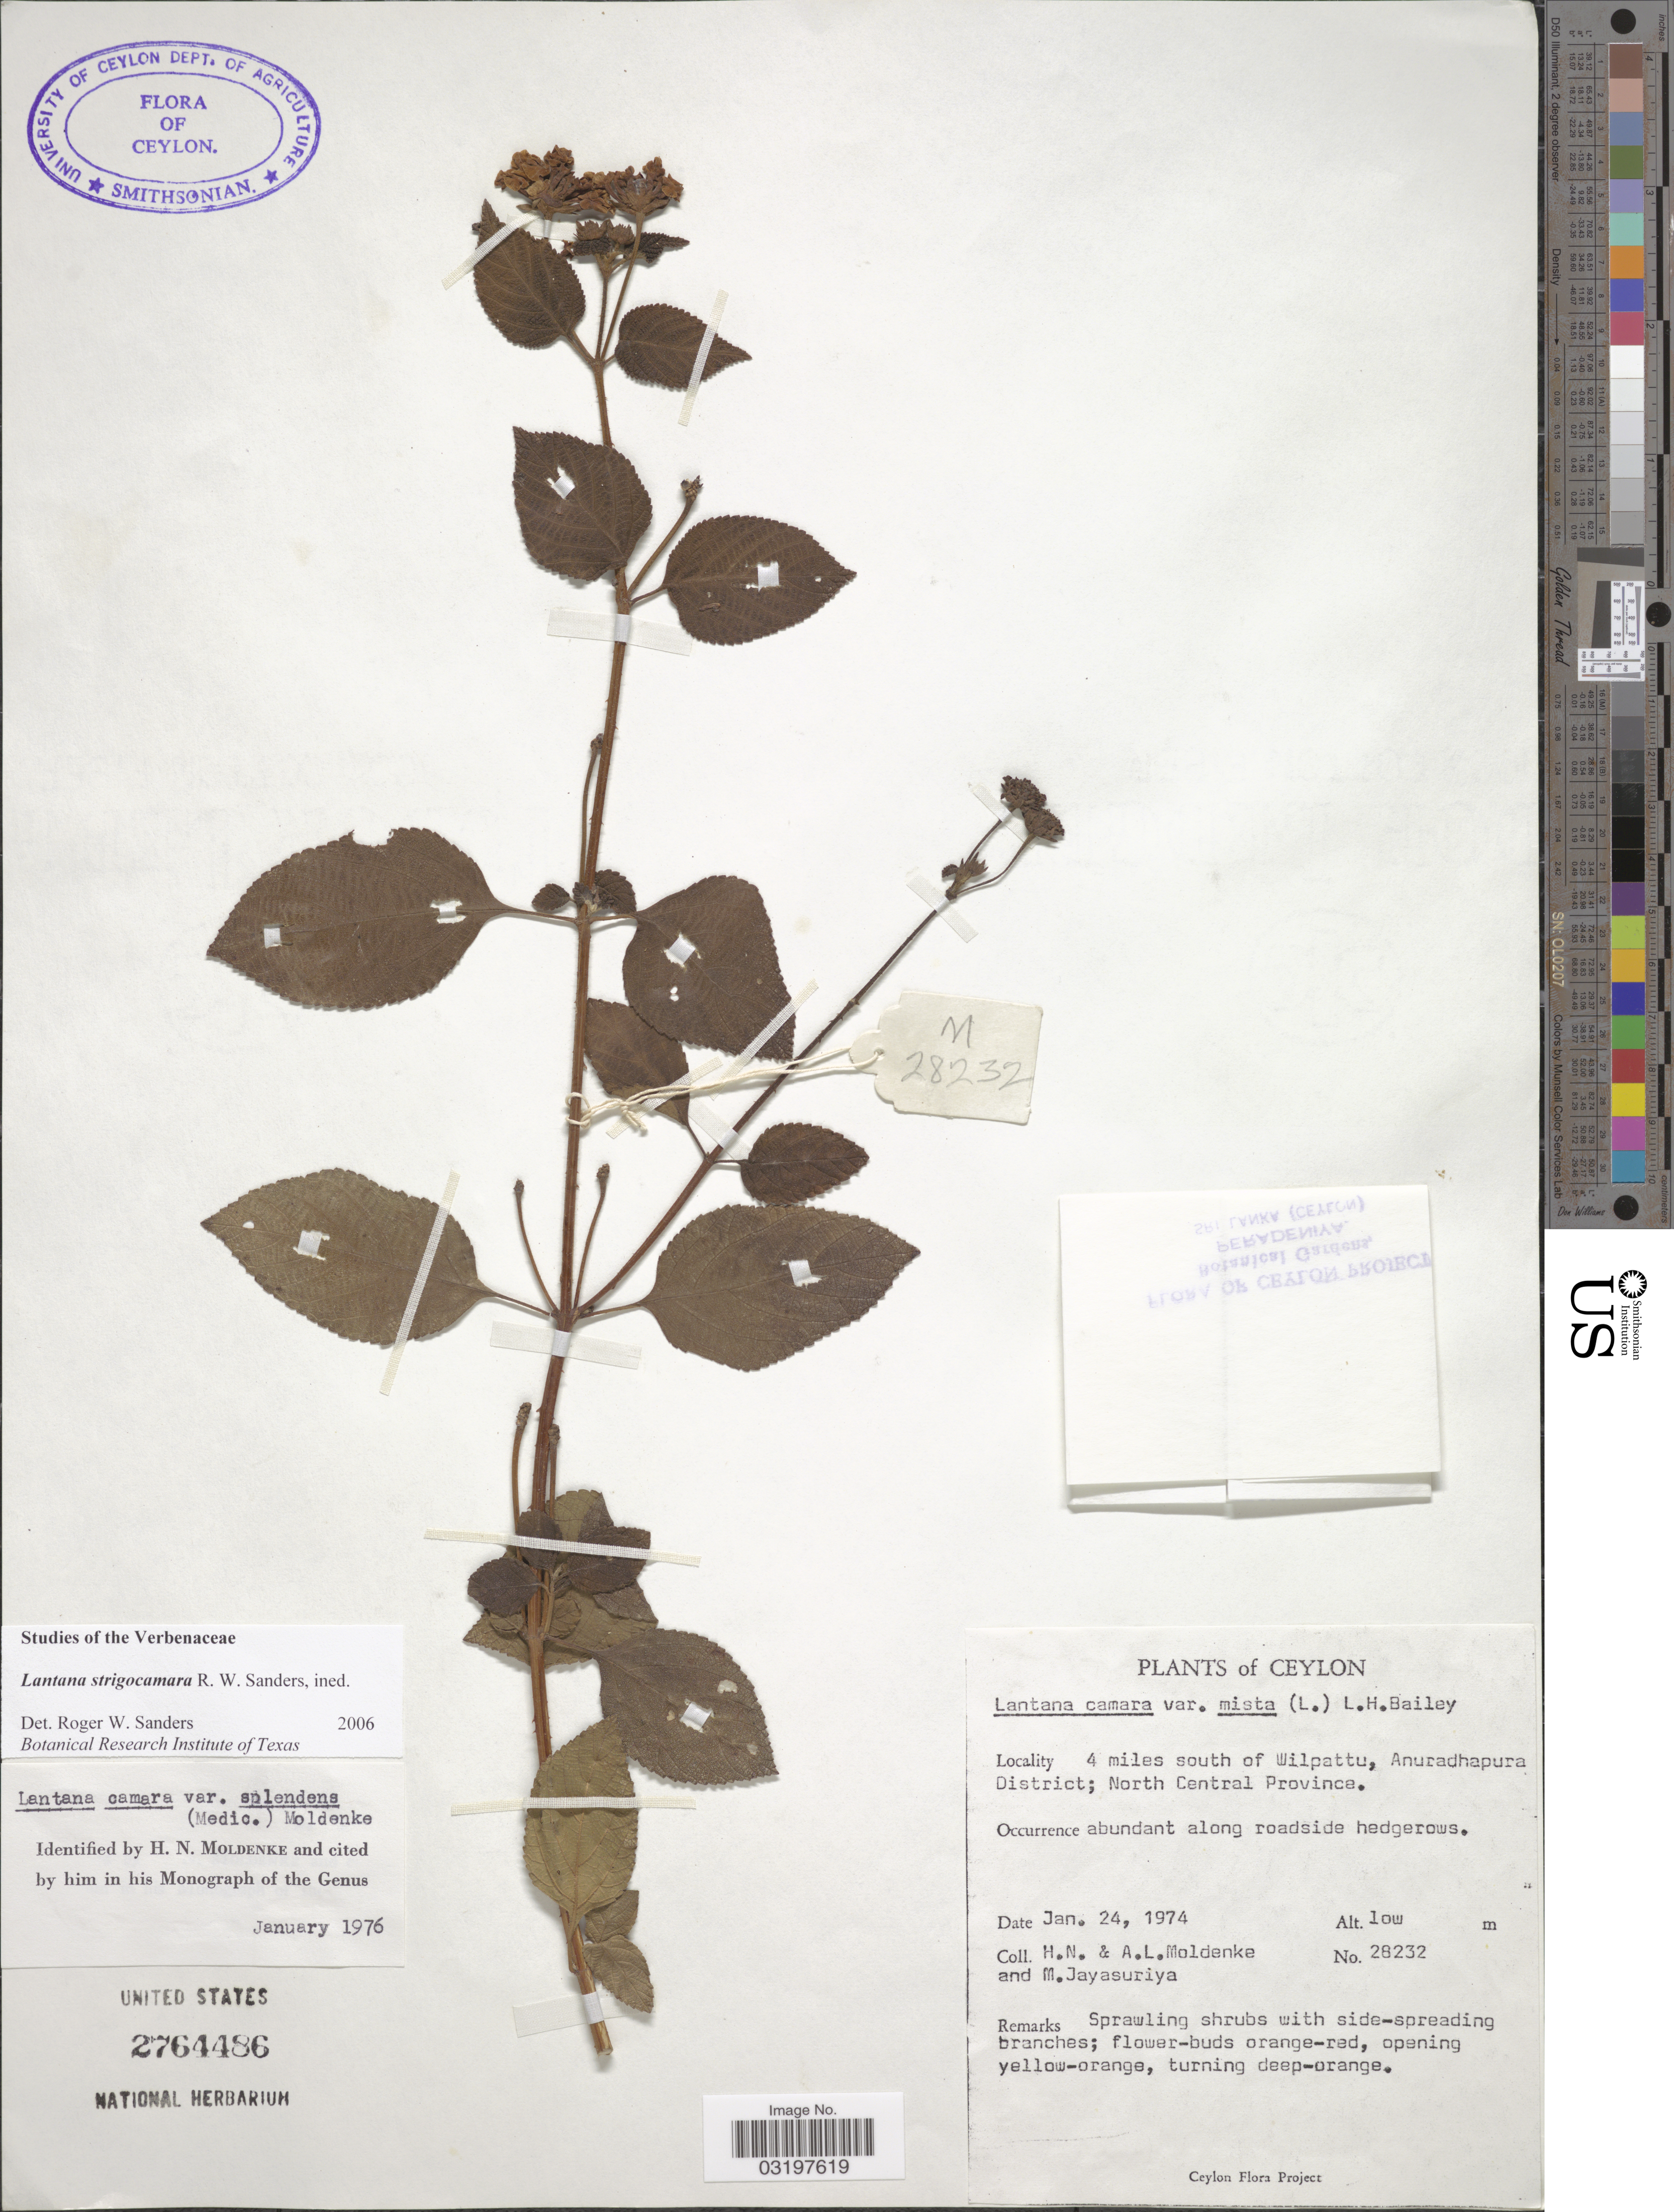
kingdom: Plantae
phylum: Tracheophyta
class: Magnoliopsida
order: Lamiales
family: Verbenaceae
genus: Lantana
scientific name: Lantana strigocamara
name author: R. W. Sanders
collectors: H. N. Moldenke, A. L. Moldenke & M. Jayasuriya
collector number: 28232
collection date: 1974-01-24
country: Sri Lanka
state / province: North Central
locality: Ceylon. 4 miles south of Wilpattu, Anuradhapura District.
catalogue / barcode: US 2764486